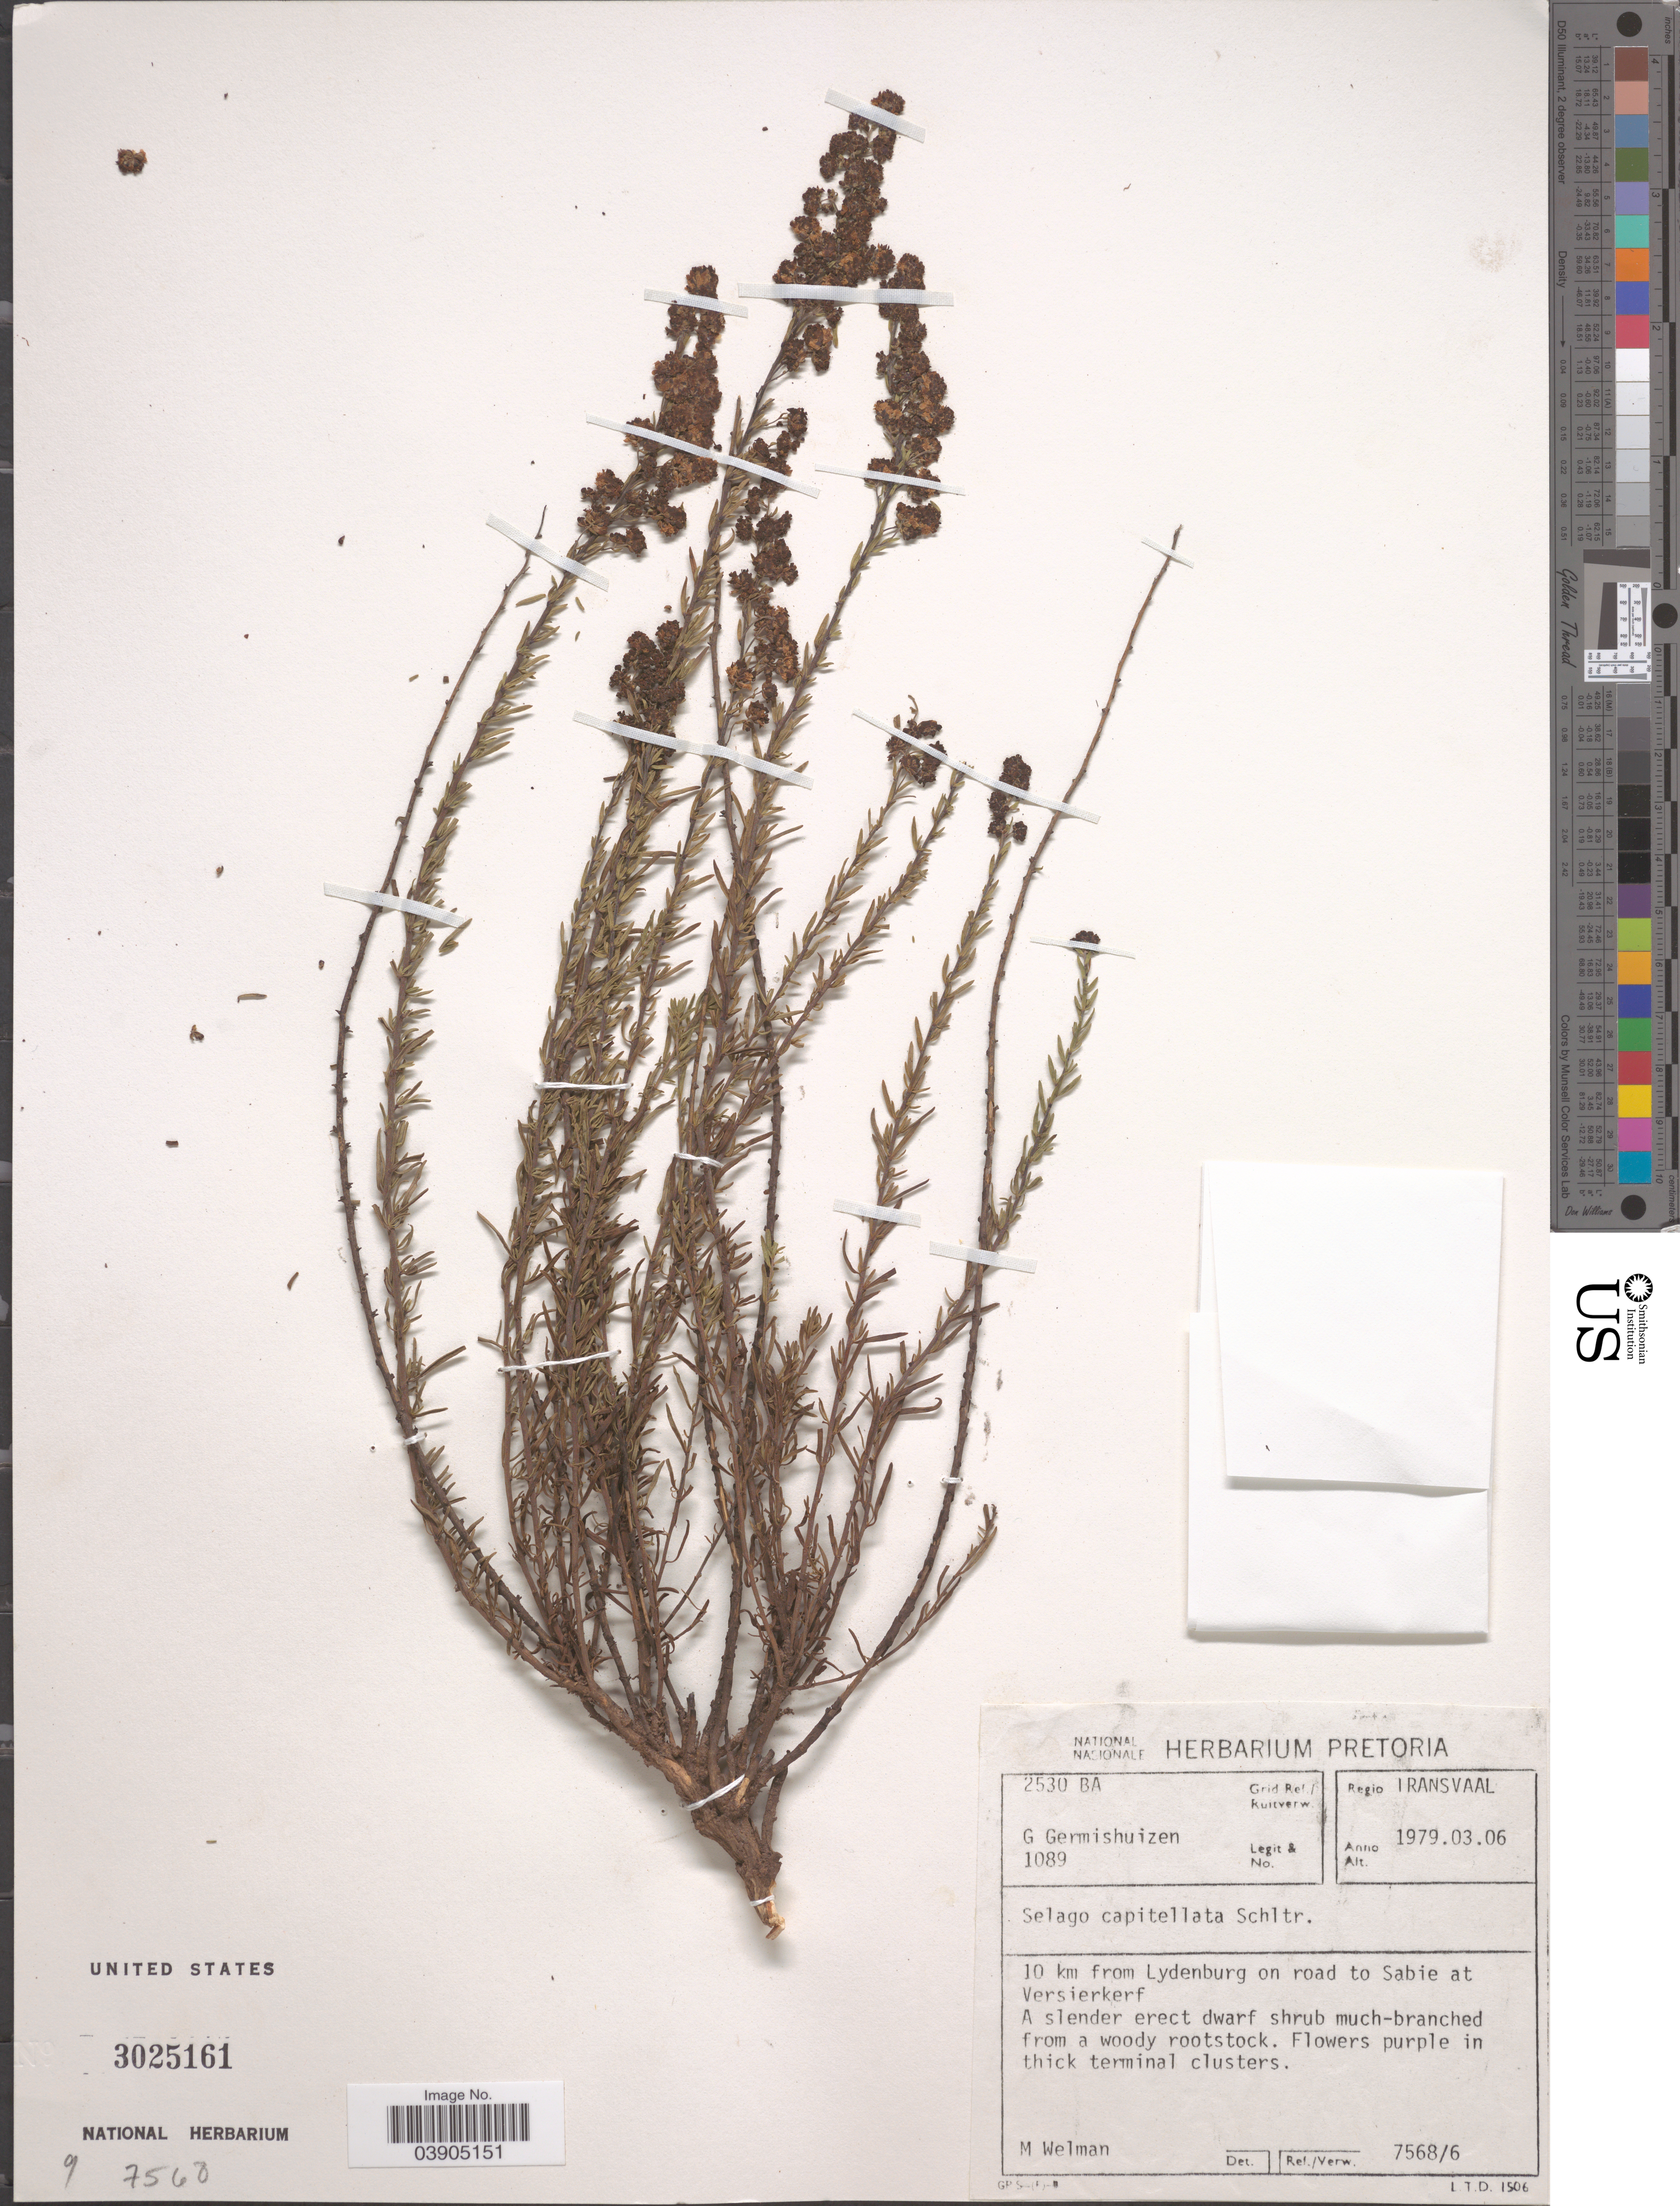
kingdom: Plantae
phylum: Tracheophyta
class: Magnoliopsida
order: Lamiales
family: Scrophulariaceae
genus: Selago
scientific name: Selago capitellata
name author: Schltr.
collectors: G. Germishuizen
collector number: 1089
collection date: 1979-03-06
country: South Africa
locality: Grid Ref./Ruitverw. 2530BA. Regio Transvaal. 10 km from Lydenburg on road to Sabie at Versierkerf.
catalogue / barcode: US 3025161